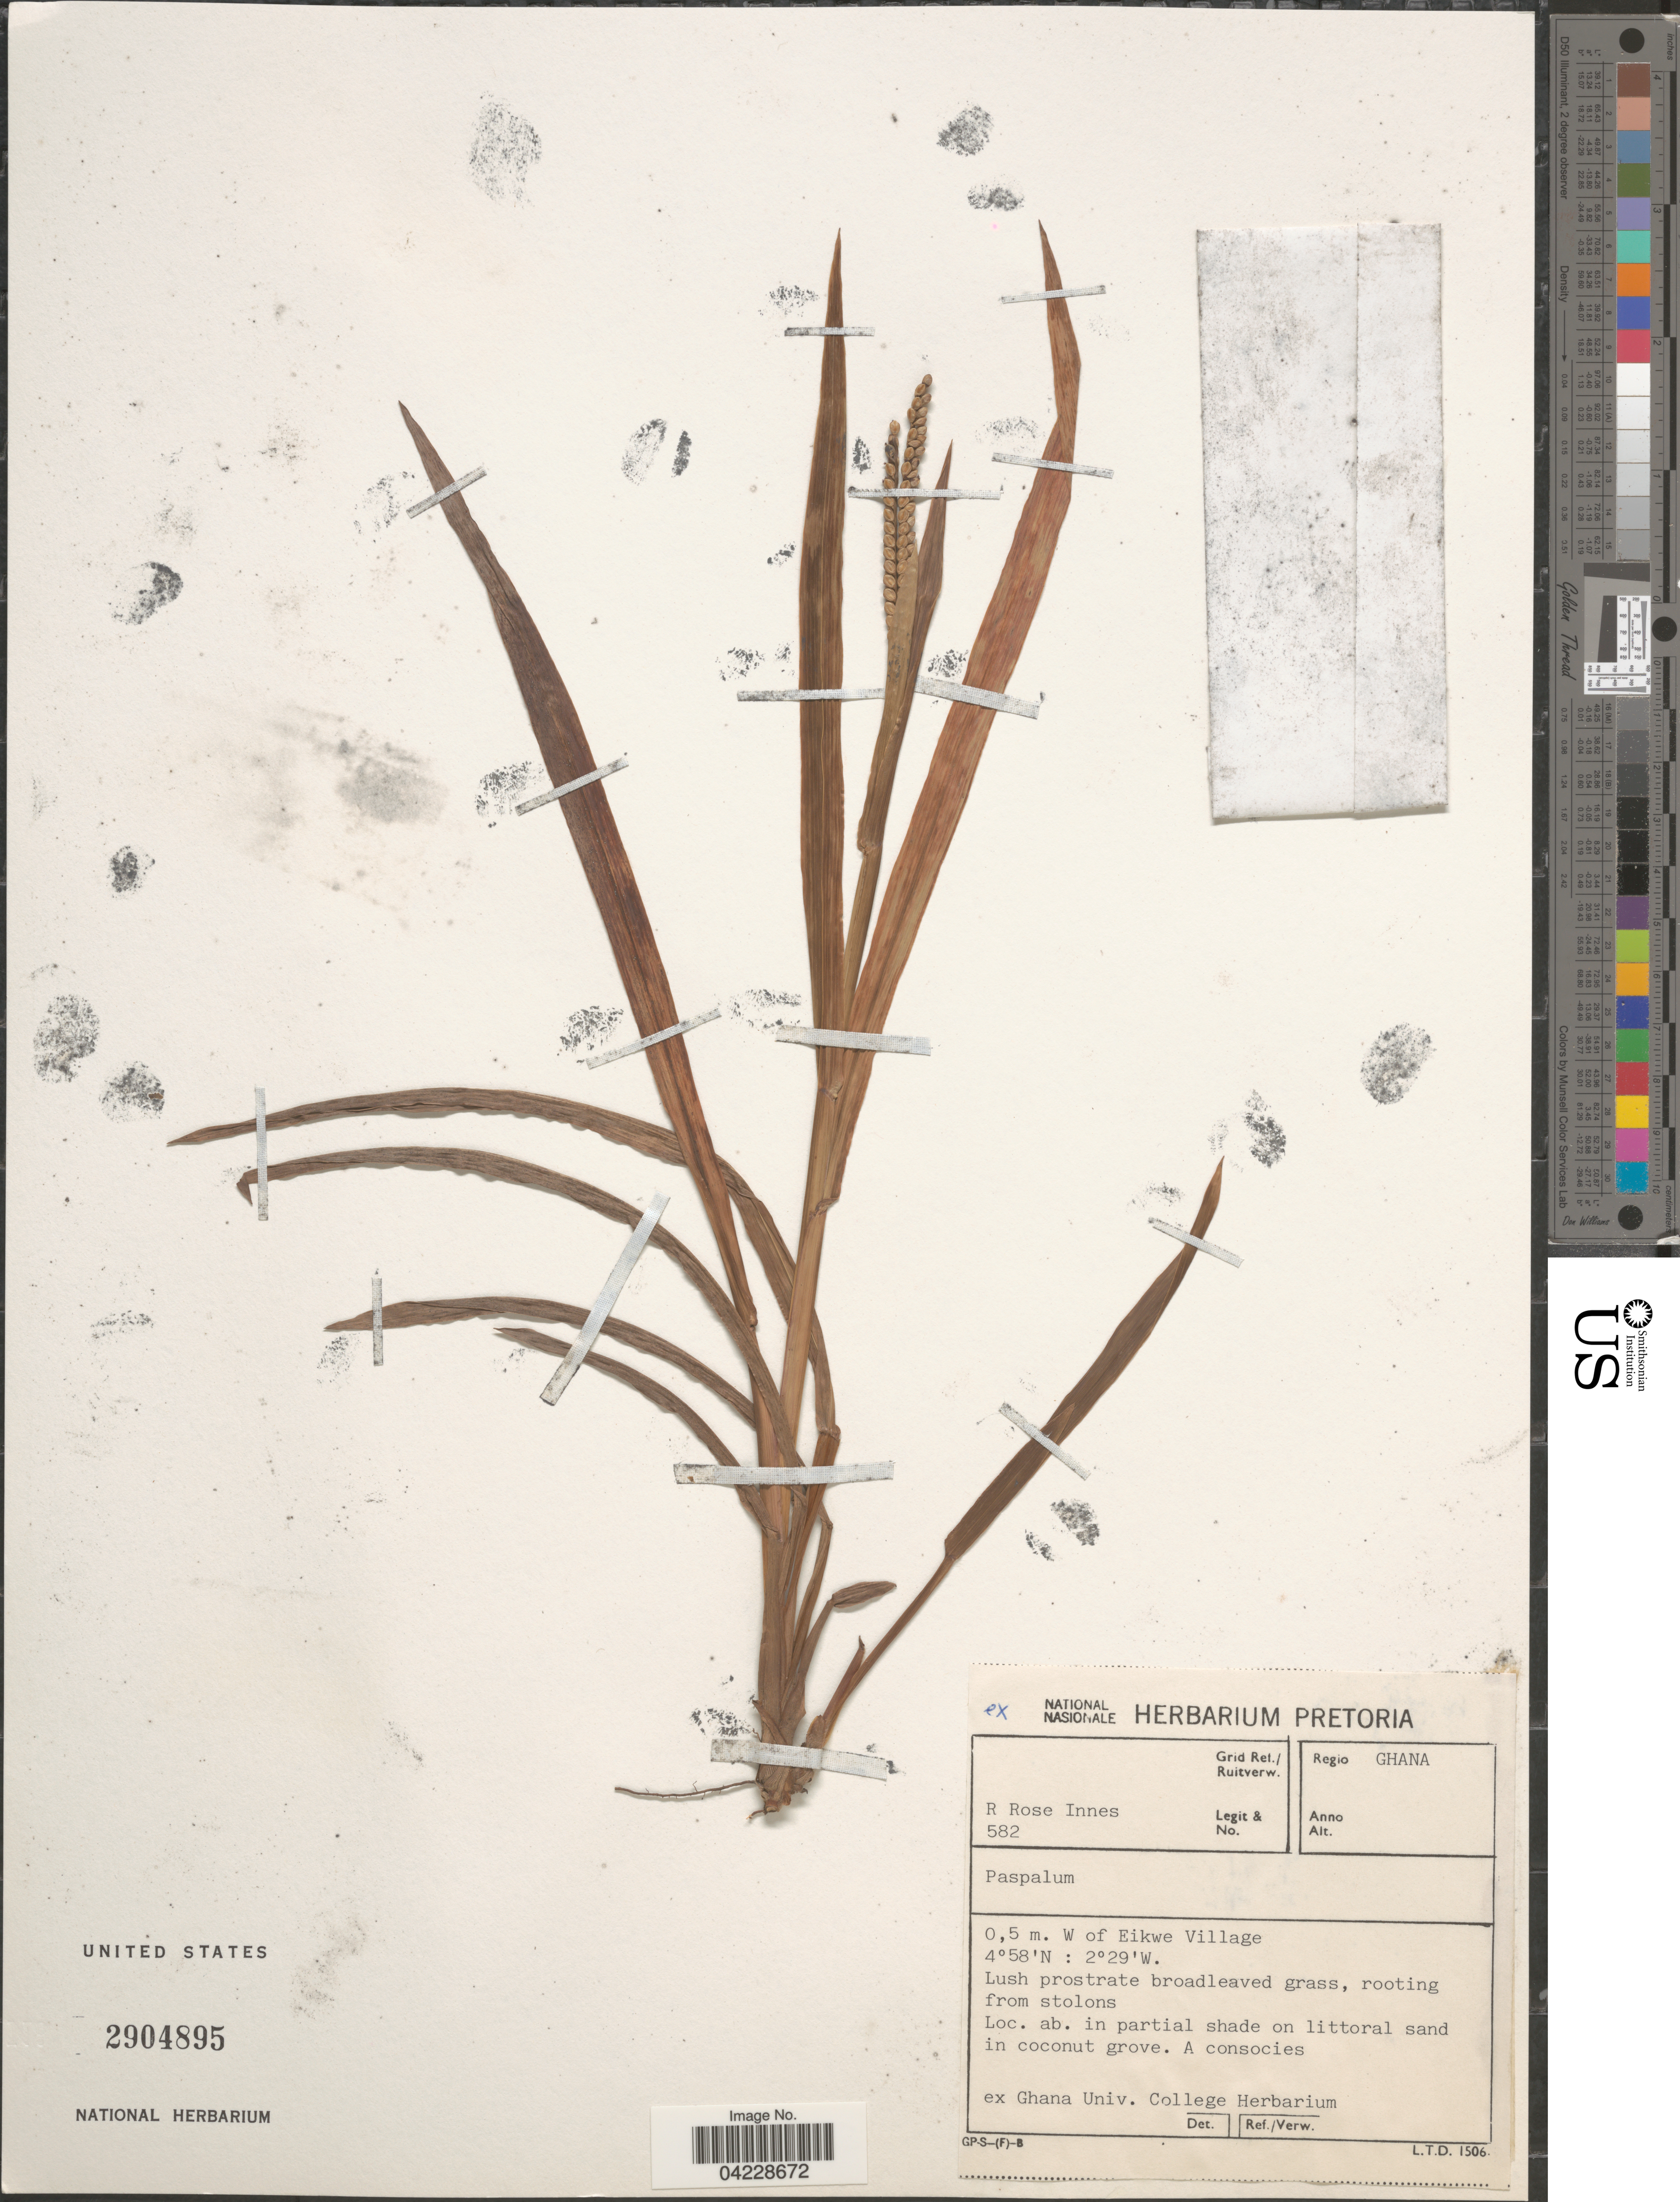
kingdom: Plantae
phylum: Tracheophyta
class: Liliopsida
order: Poales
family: Poaceae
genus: Paspalum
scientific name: Paspalum sp.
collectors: R. Rose-Innes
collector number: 582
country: Ghana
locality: Regio Ghana. 0,5 m. W of Eikwe Village. Ab. in partial shade on littoral sand in coconut grove.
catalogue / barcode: US 2904895